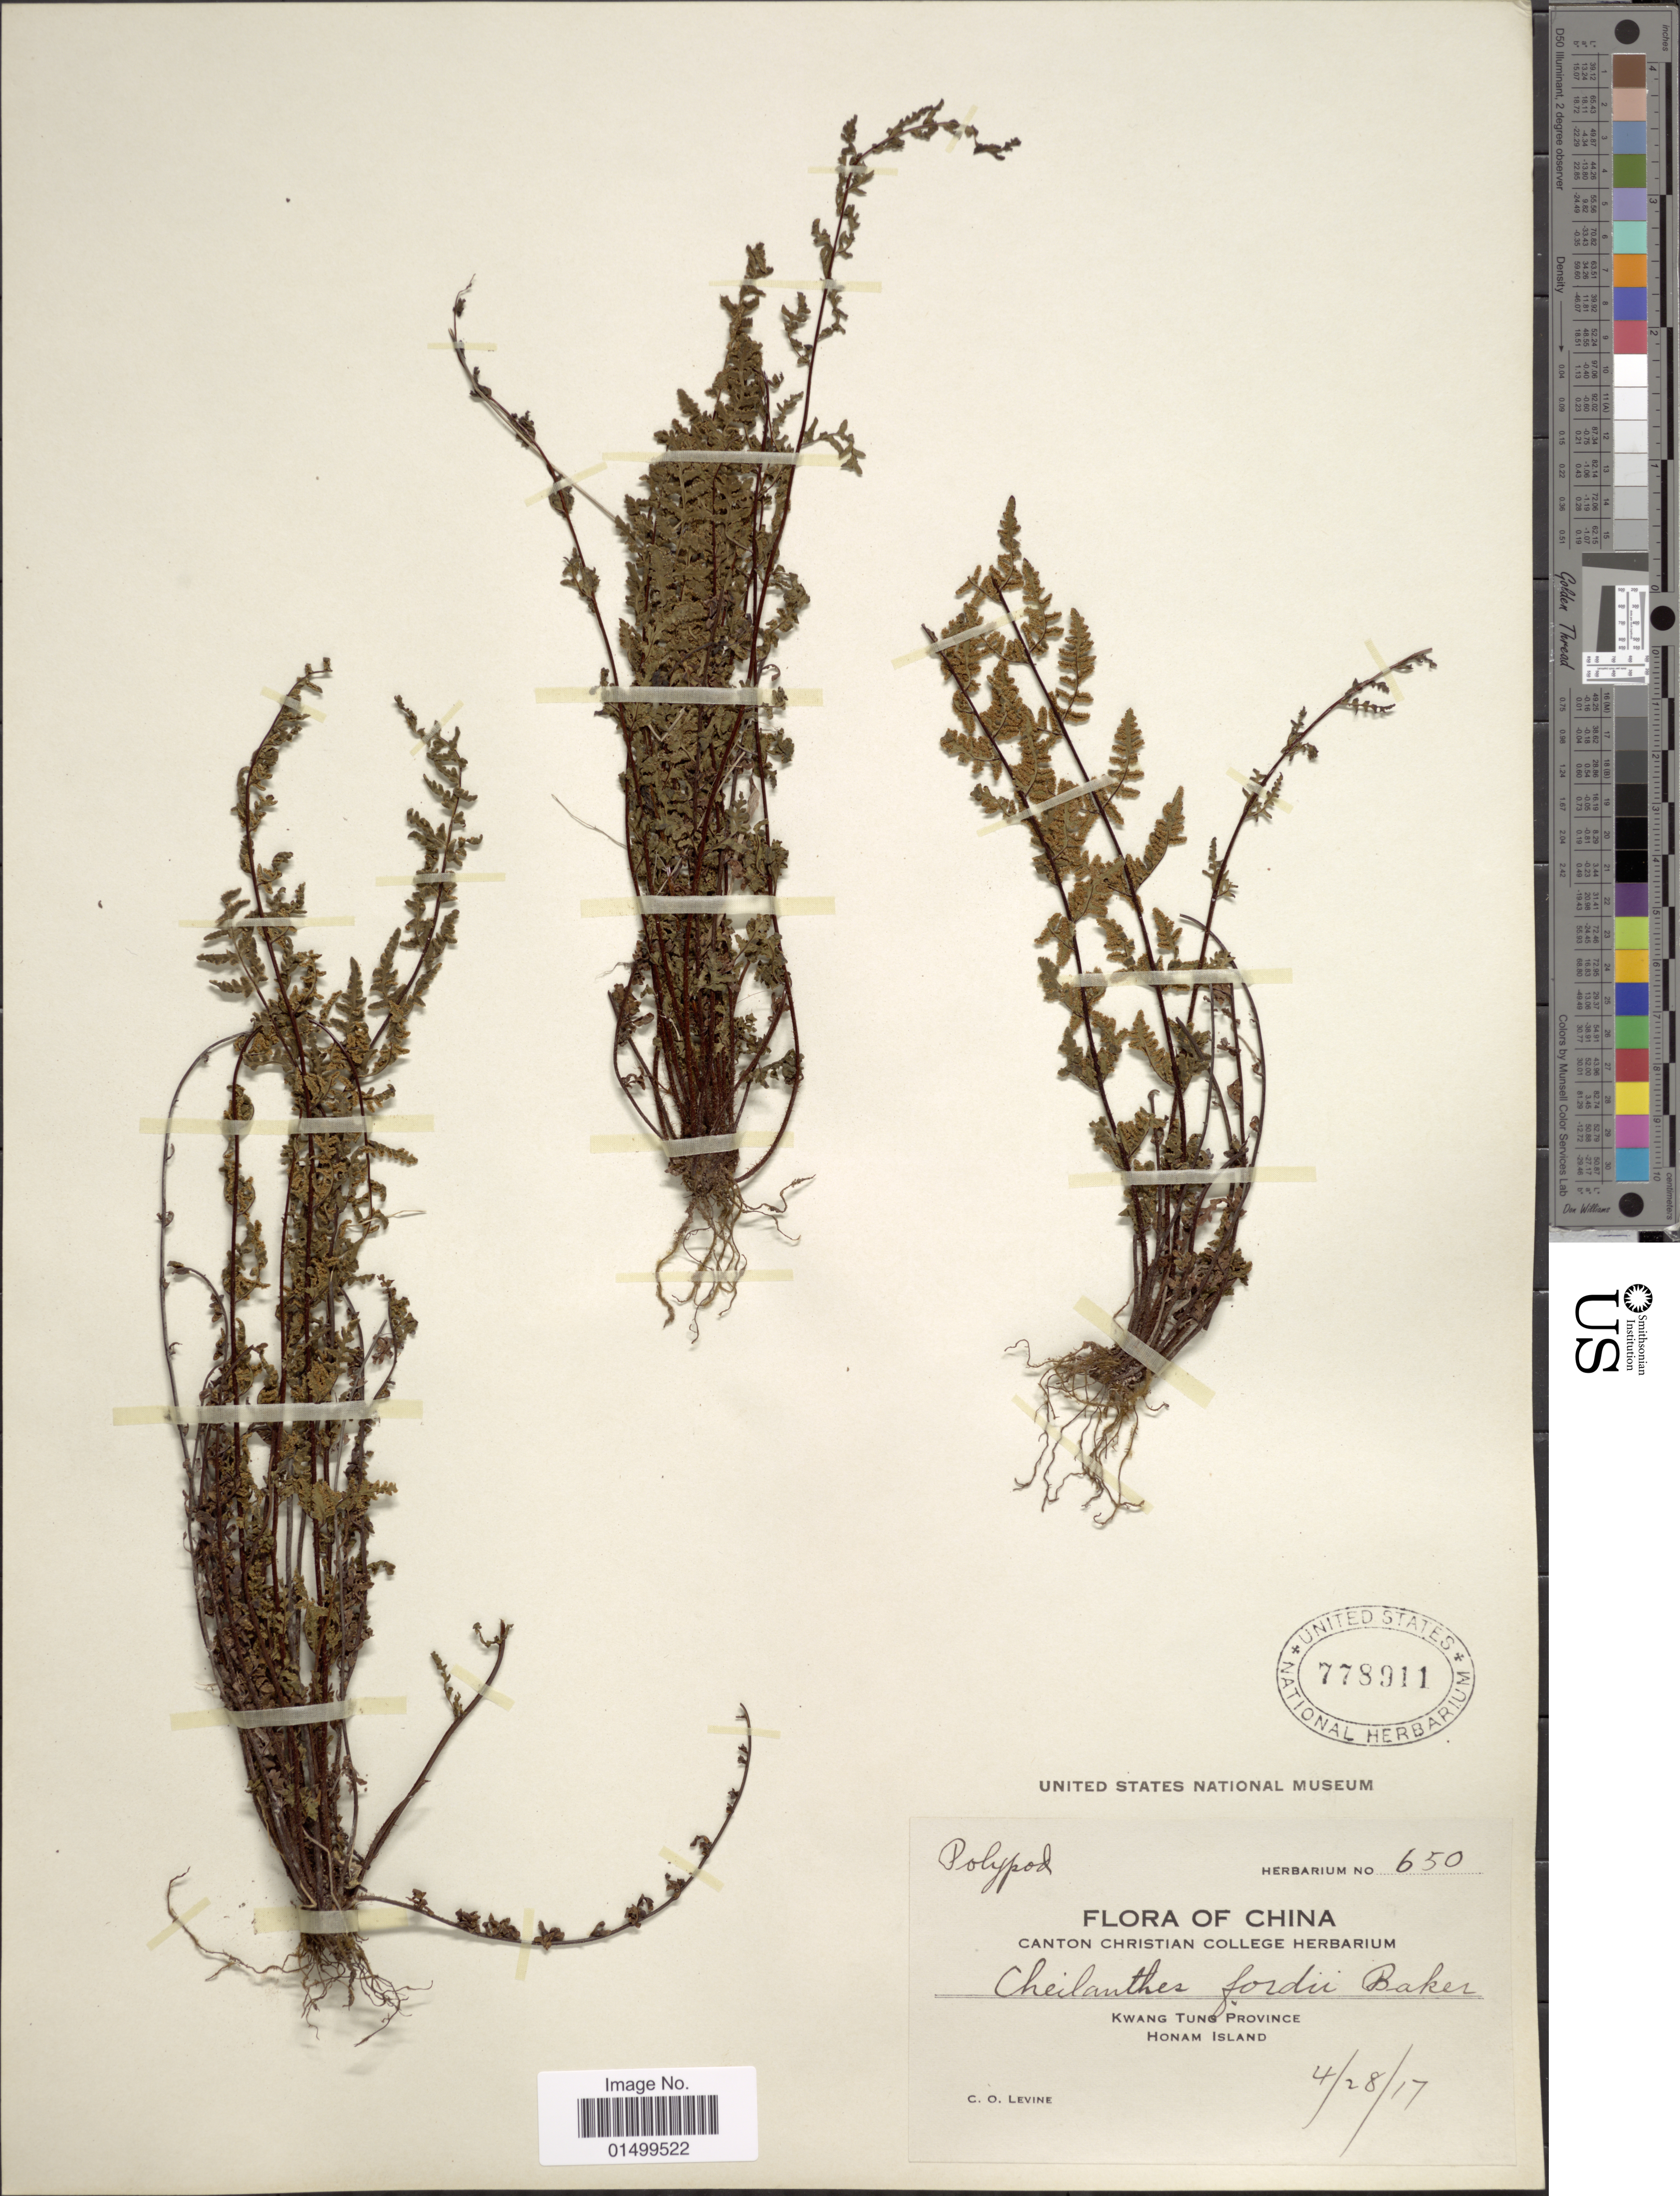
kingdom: Plantae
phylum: Tracheophyta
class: Polypodiopsida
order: Polypodiales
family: Pteridaceae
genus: Cheilanthes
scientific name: Cheilanthes chusana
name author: Hook.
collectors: C. O. Levine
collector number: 650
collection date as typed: Transcribed d/m/y: 28/4/17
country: China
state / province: Guangdong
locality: Kwang Tung Province, Honam Island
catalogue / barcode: US 778911